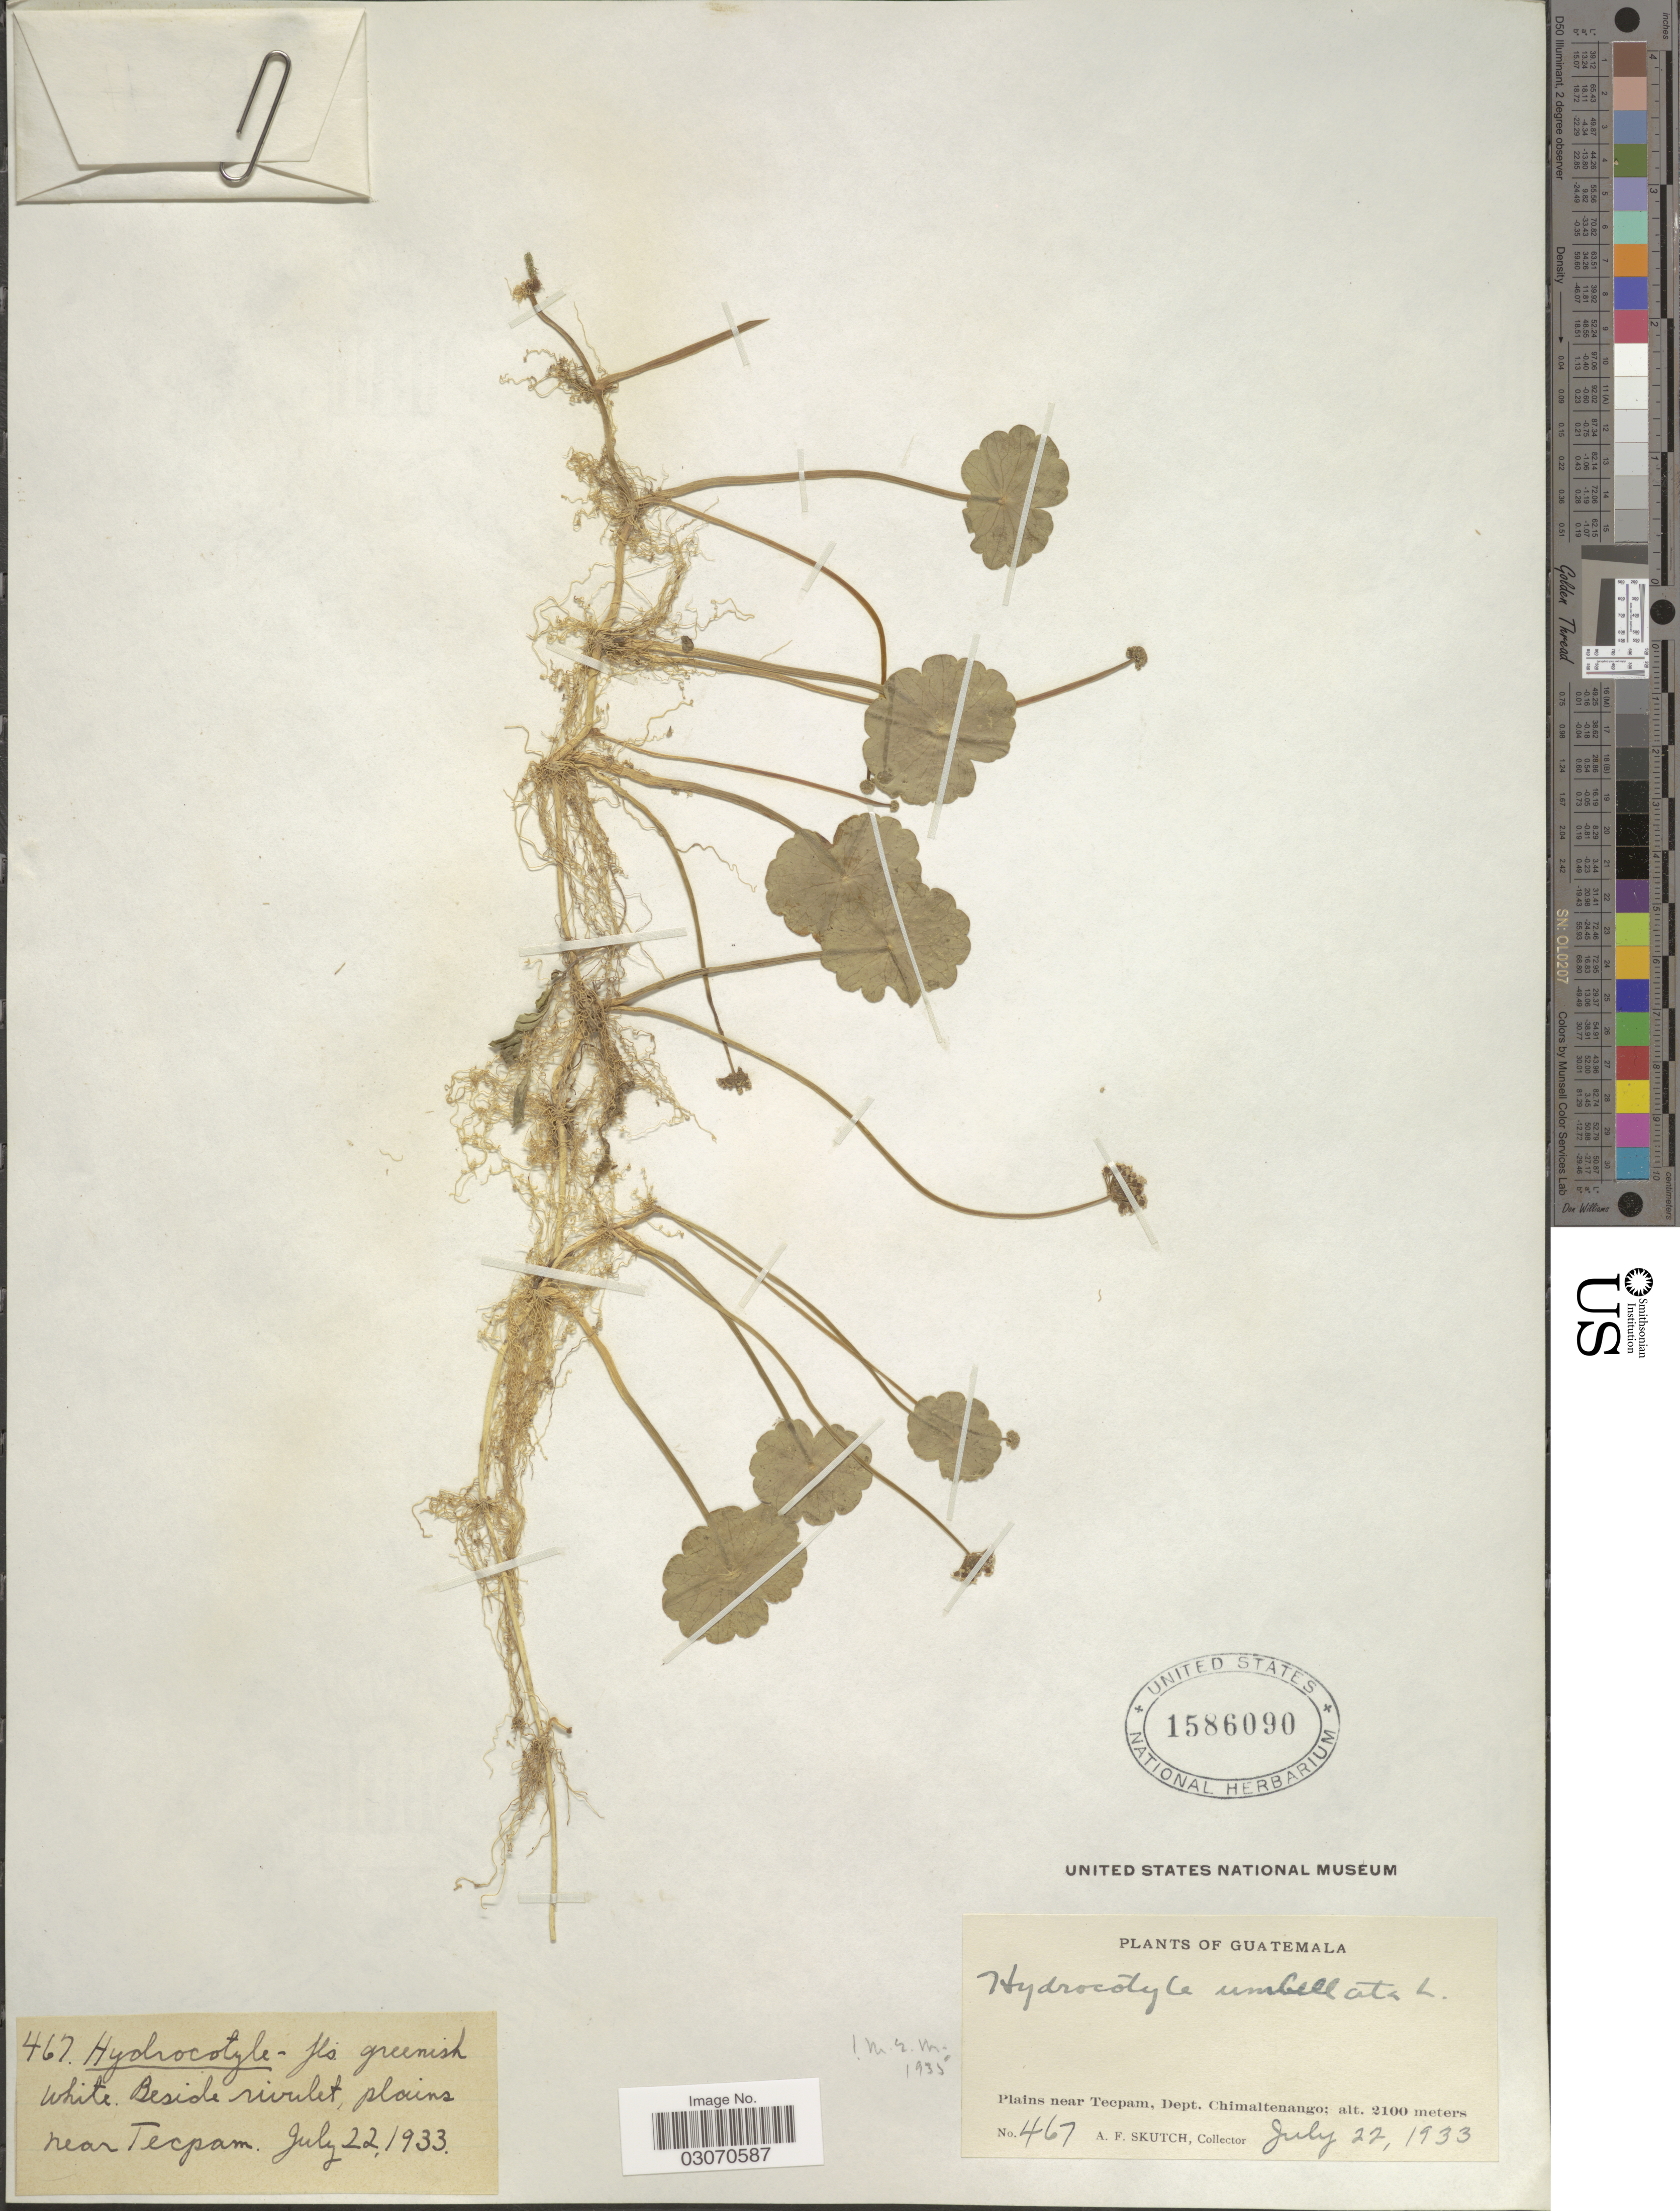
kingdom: Plantae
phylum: Tracheophyta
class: Magnoliopsida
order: Apiales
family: Araliaceae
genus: Hydrocotyle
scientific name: Hydrocotyle umbellata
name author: L.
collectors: A. F. Skutch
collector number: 467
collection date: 1933-07-22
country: Guatemala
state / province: Chimaltenango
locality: Plains near Tecpam, Dept. Chimaltenango.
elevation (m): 2100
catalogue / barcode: US 1586090